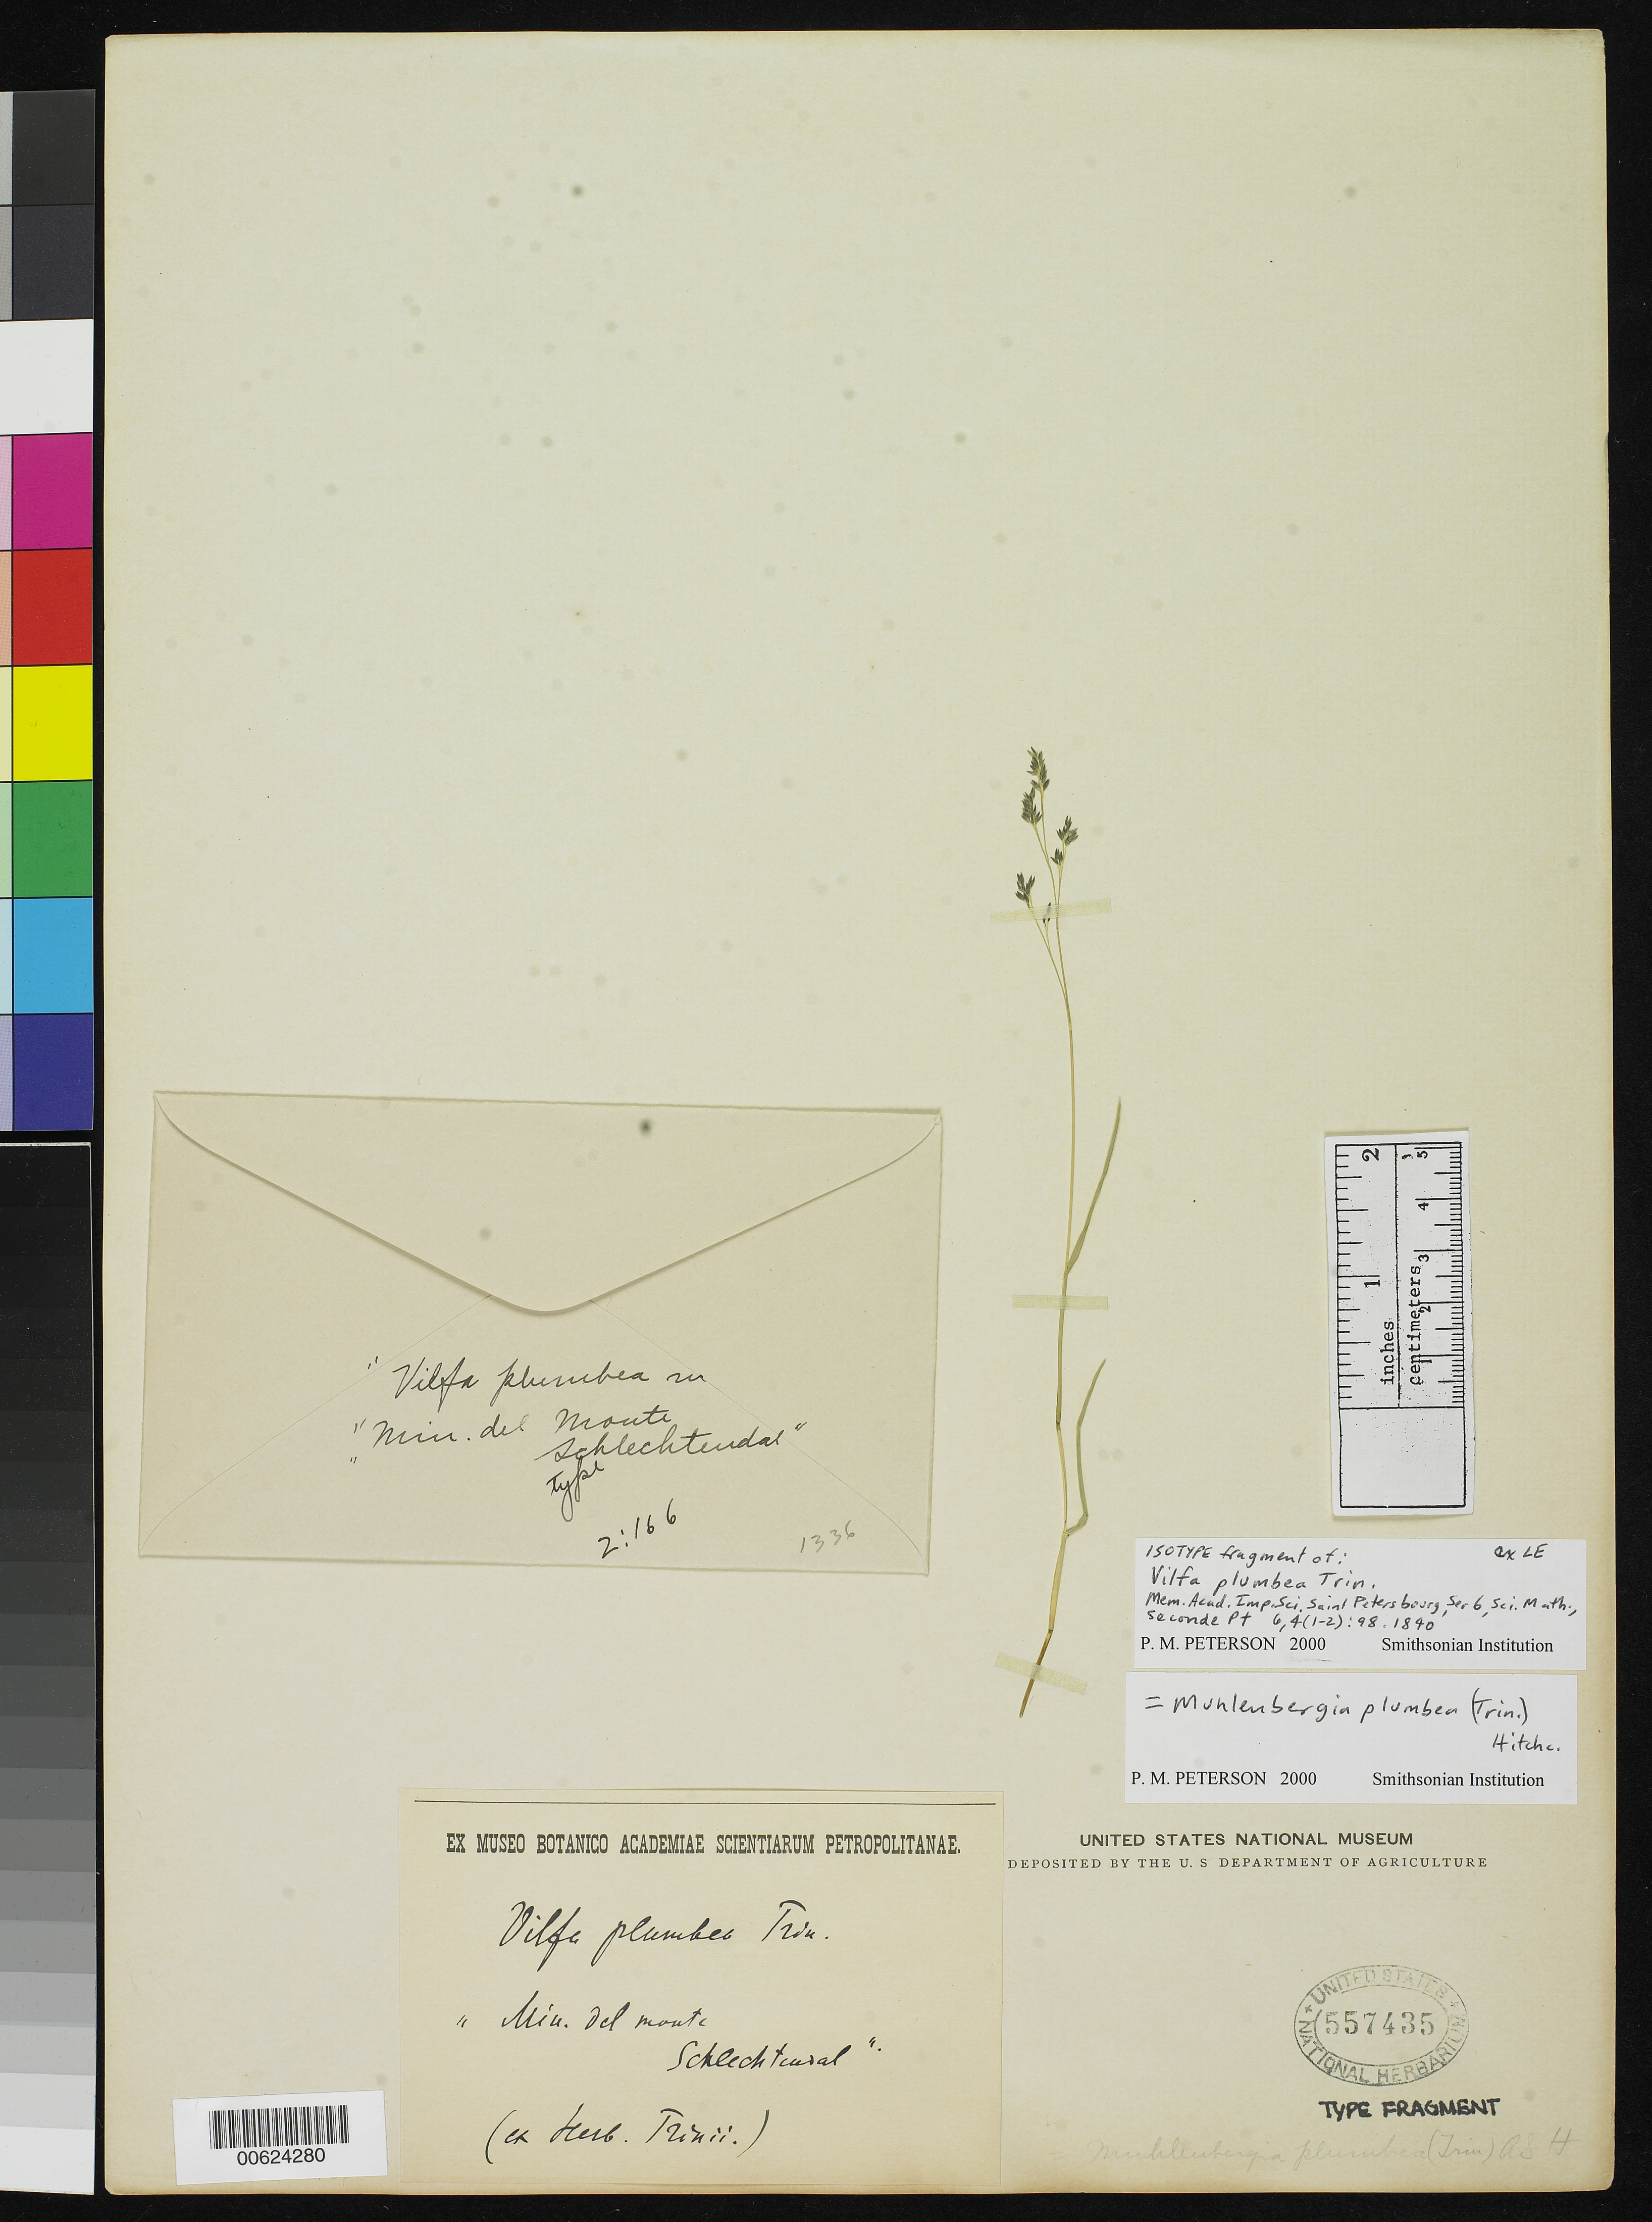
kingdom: Plantae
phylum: Tracheophyta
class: Liliopsida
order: Poales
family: Poaceae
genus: Vilfa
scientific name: Vilfa plumbea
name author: Trin.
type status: Type Fragment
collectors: -- Schlechtendal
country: Mexico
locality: Mineral del Monte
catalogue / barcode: US 557435